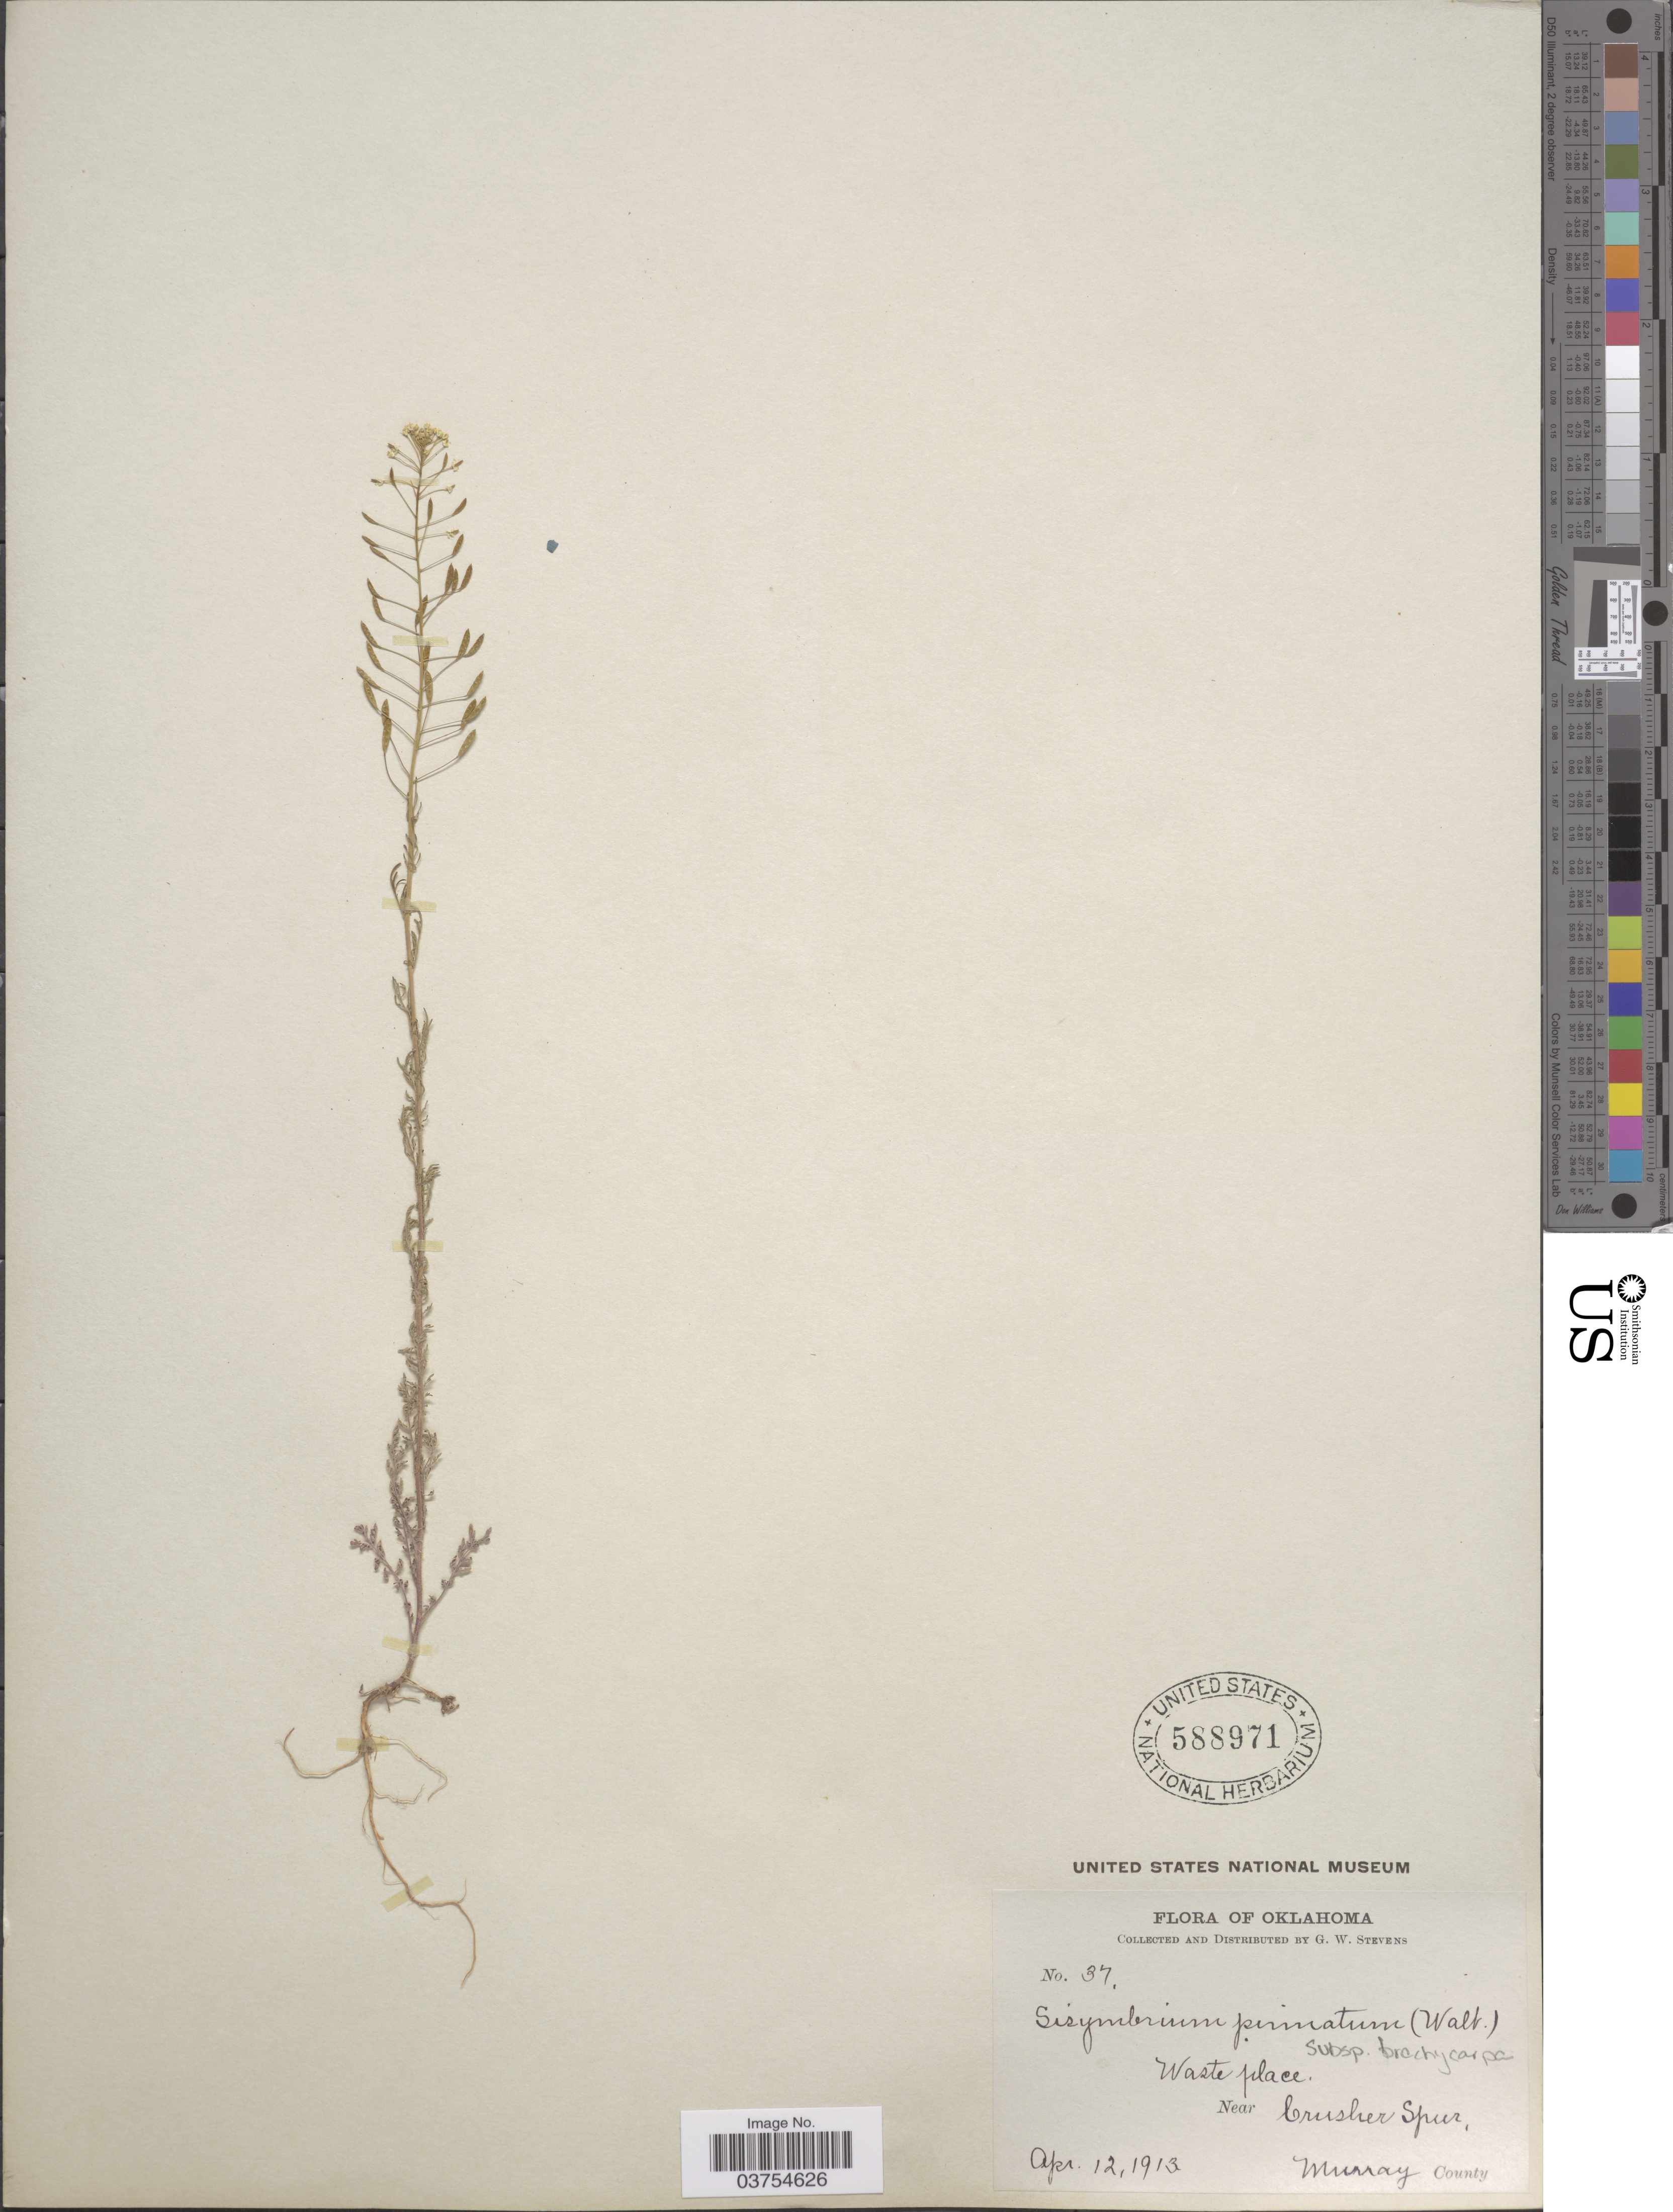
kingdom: Plantae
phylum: Tracheophyta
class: Magnoliopsida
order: Brassicales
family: Brassicaceae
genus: Descurainia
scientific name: Descurainia pinnata var. brachycarpa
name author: (Richardson) Fernald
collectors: G. W. Stevens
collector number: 37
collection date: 1913-04-12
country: United States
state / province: Oklahoma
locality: Near Crusher Spur, Murray County.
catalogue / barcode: US 588971